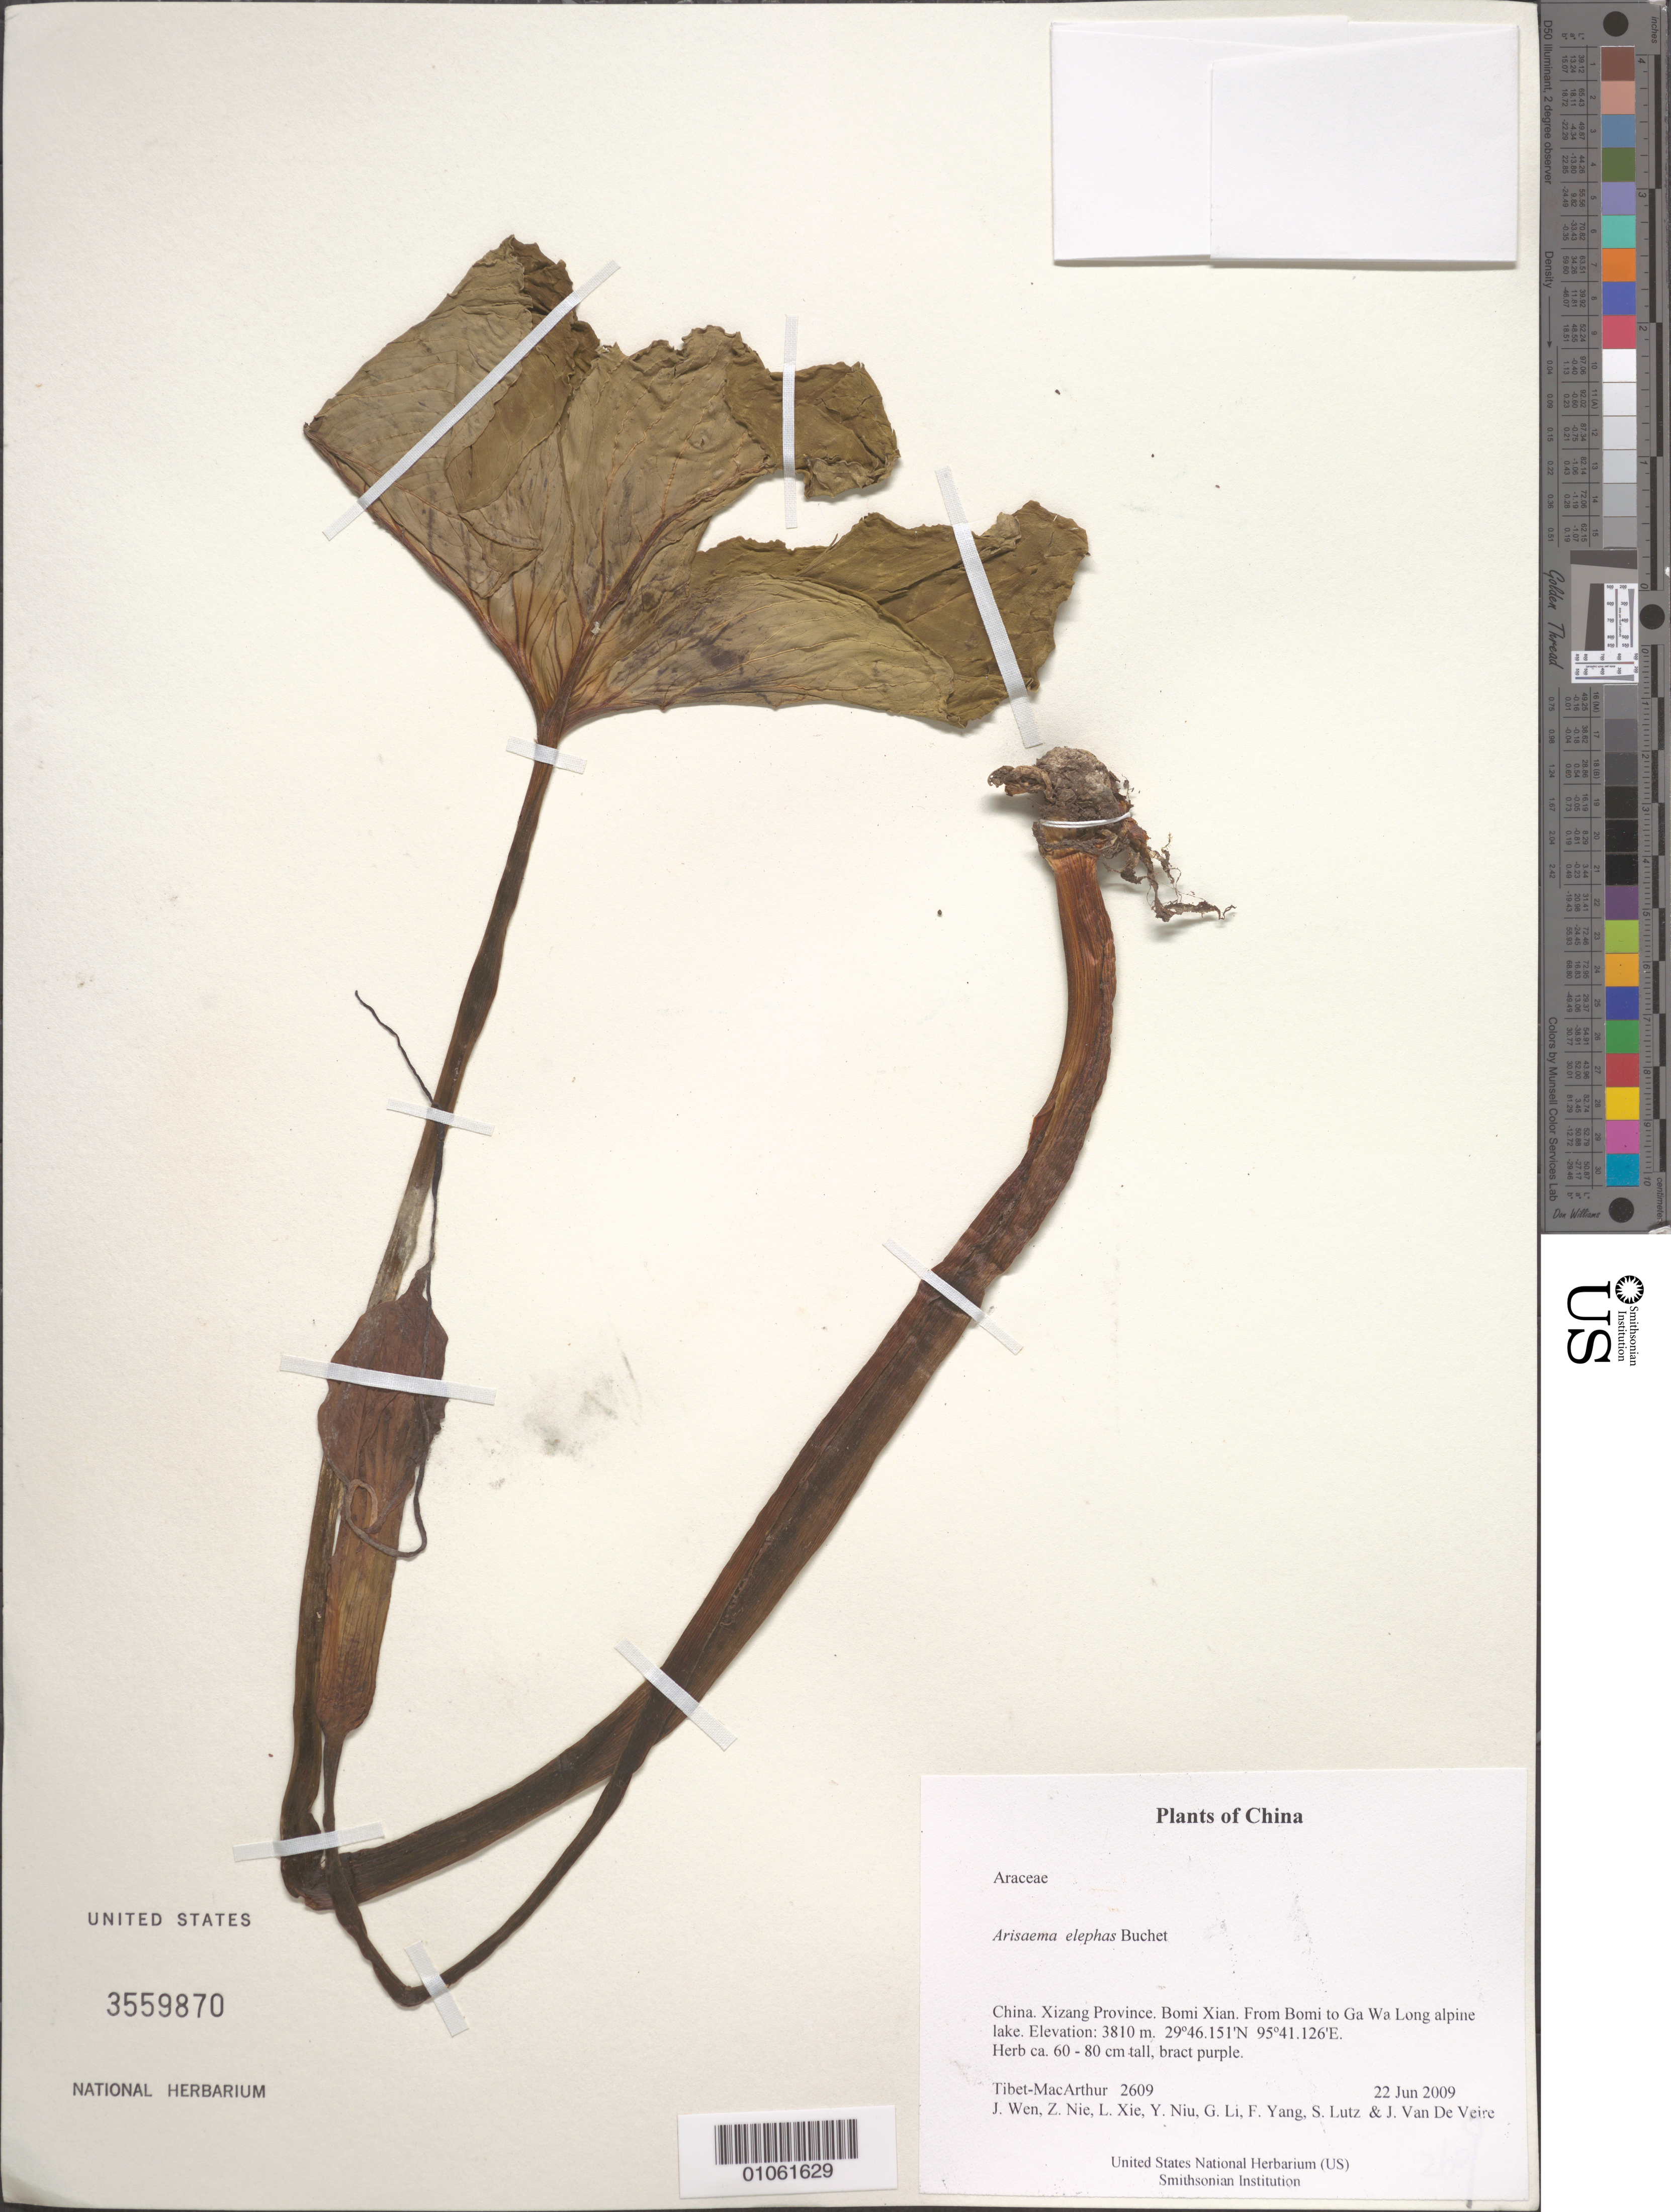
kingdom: Plantae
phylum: Tracheophyta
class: Liliopsida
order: Alismatales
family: Araceae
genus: Arisaema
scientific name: Arisaema danzhuense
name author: T.S. Yi & H. Li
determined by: Ma, Zheng Xu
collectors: Tibet-MacArthur, J. Wen, Z. Nie, L. Xie, Y. Niu, G. Li, F. Yang, S. Lutz & J. Van De Veire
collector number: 2609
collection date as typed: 22 Jun 2009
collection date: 2009-06-22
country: China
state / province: Xizang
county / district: Bomi Xian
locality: From Bomi to Ga Wa Long alpine lake.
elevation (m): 3810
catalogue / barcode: US 3559870